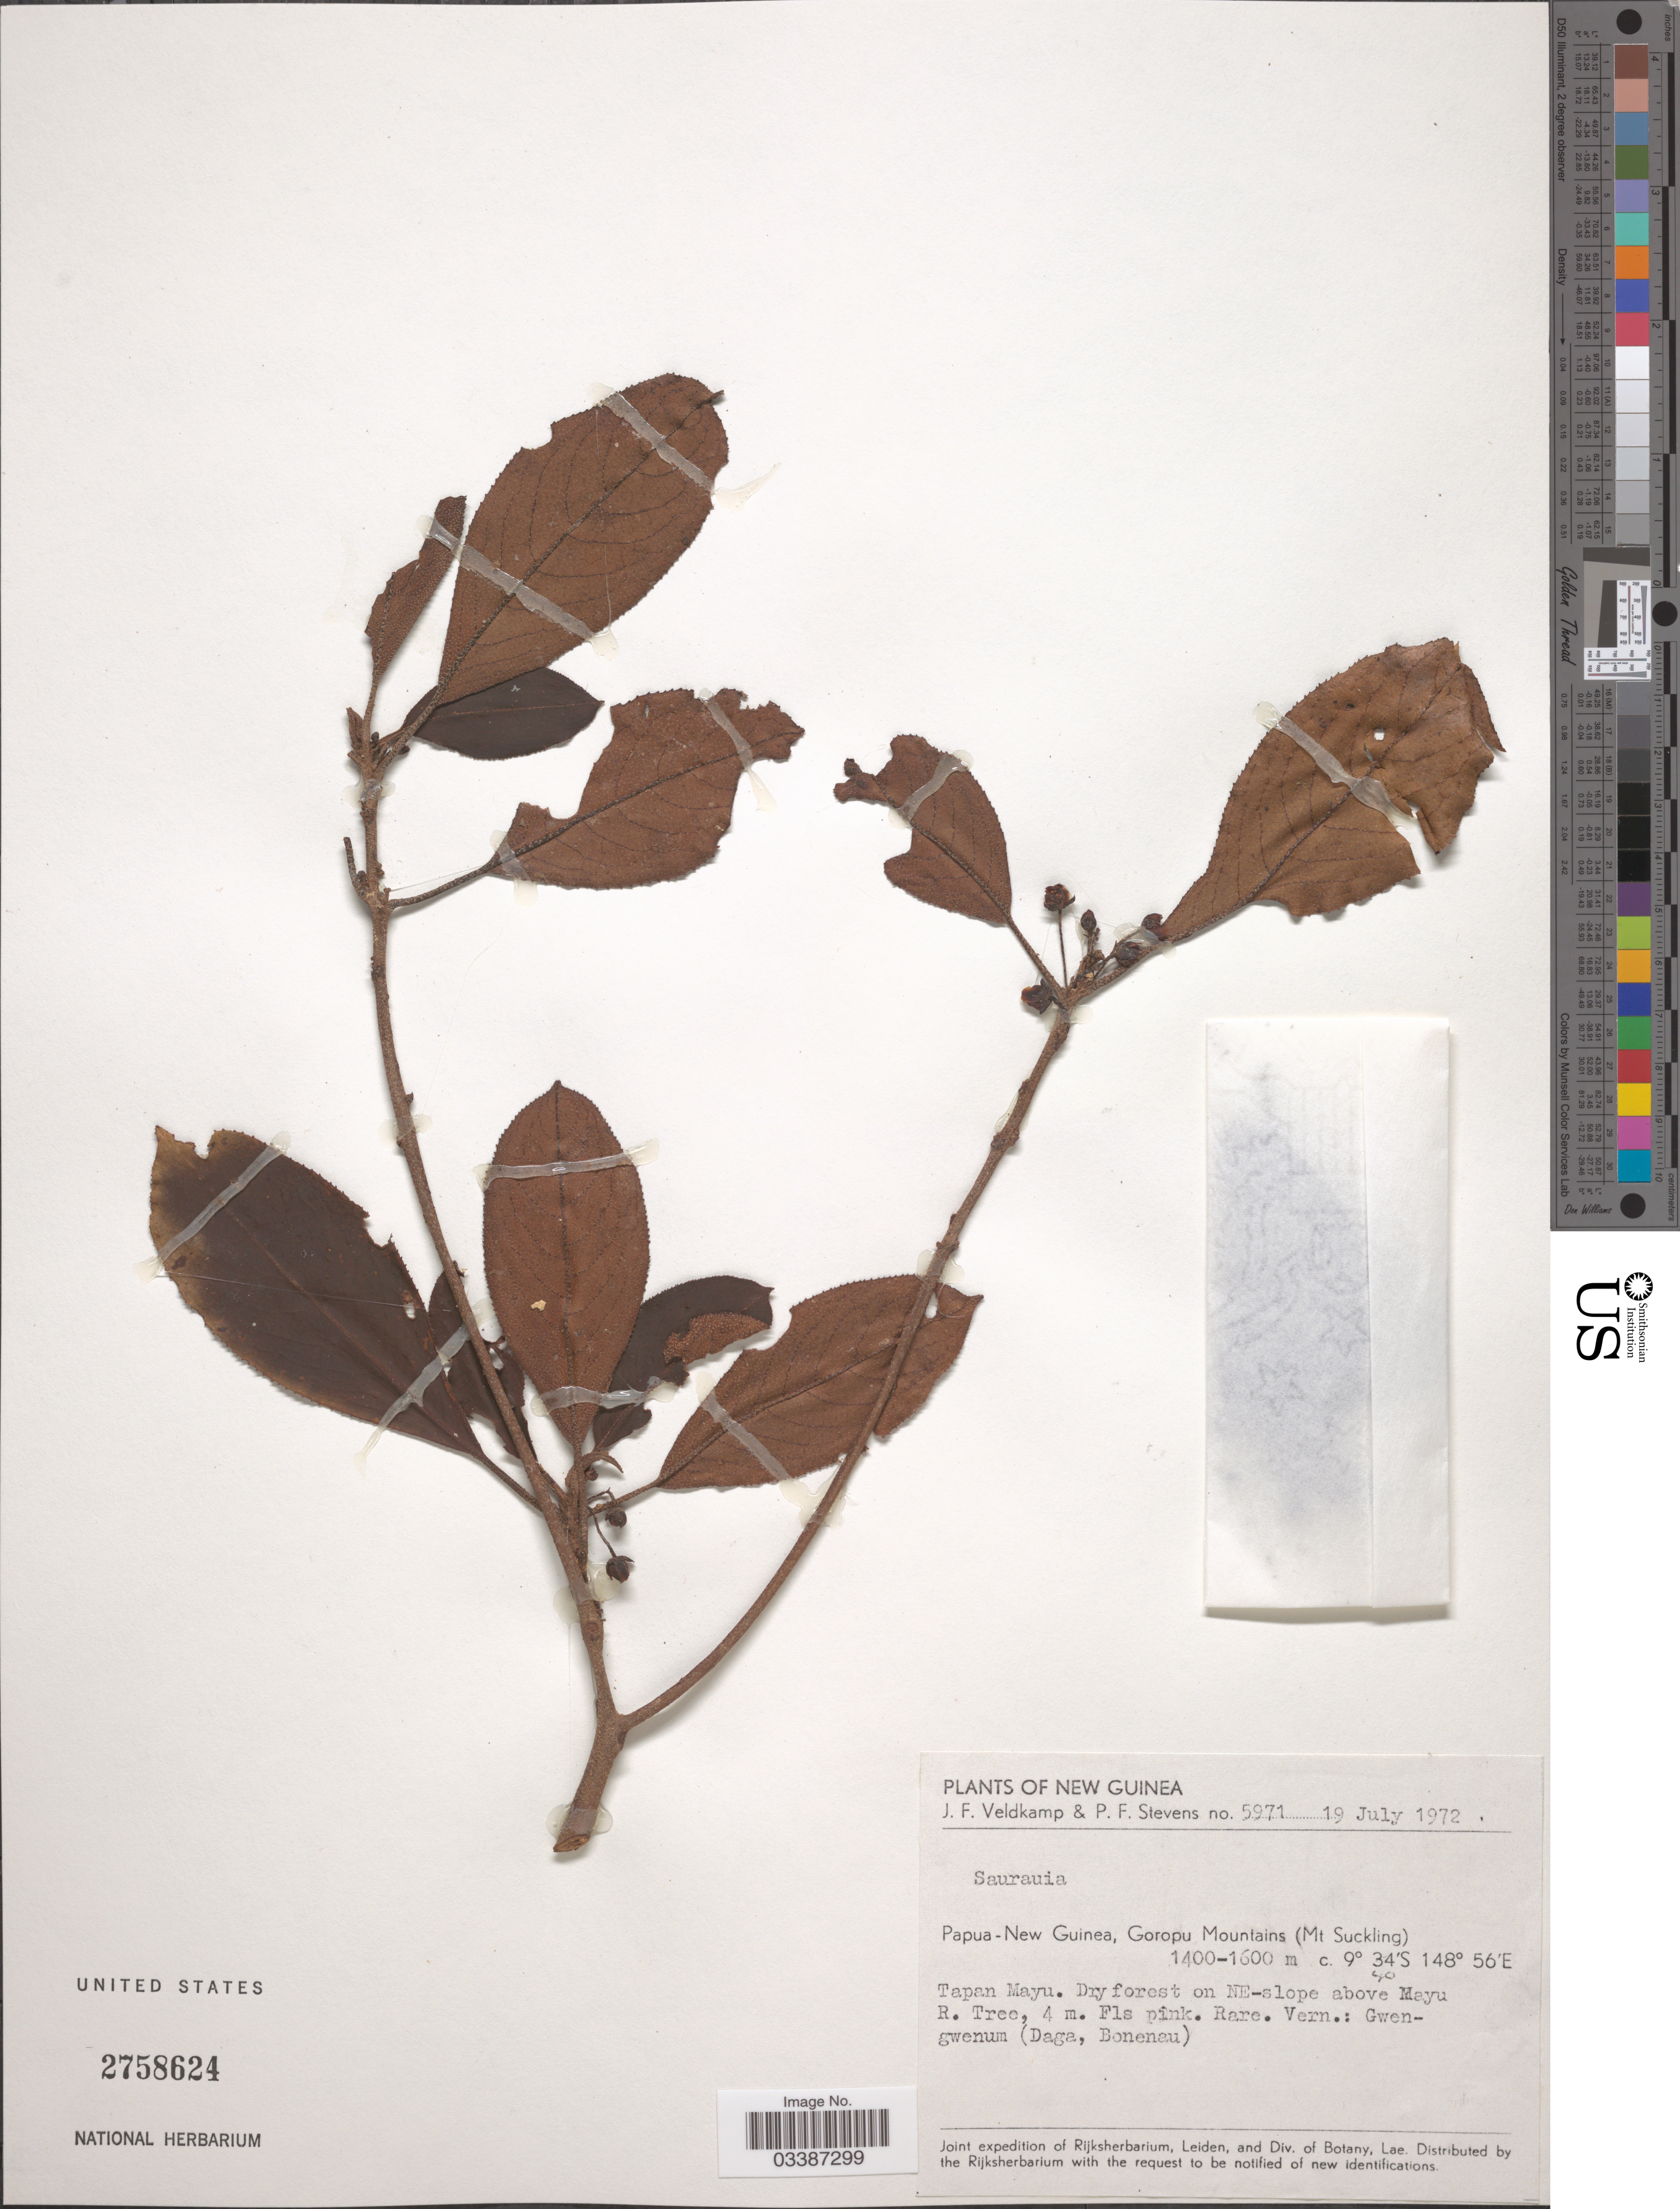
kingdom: Plantae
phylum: Tracheophyta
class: Magnoliopsida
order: Ericales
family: Actinidiaceae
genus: Saurauia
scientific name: Saurauia sp.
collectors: J. F. Veldkamp & P. F. Stevens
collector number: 5971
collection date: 1972-07-19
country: Papua New Guinea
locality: New Guinea. Goropu Mountains (Mt Suckling). Tapan Mayu. Dry forest on NE-slope above Mayu R.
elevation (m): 1400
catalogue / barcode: US 2758624